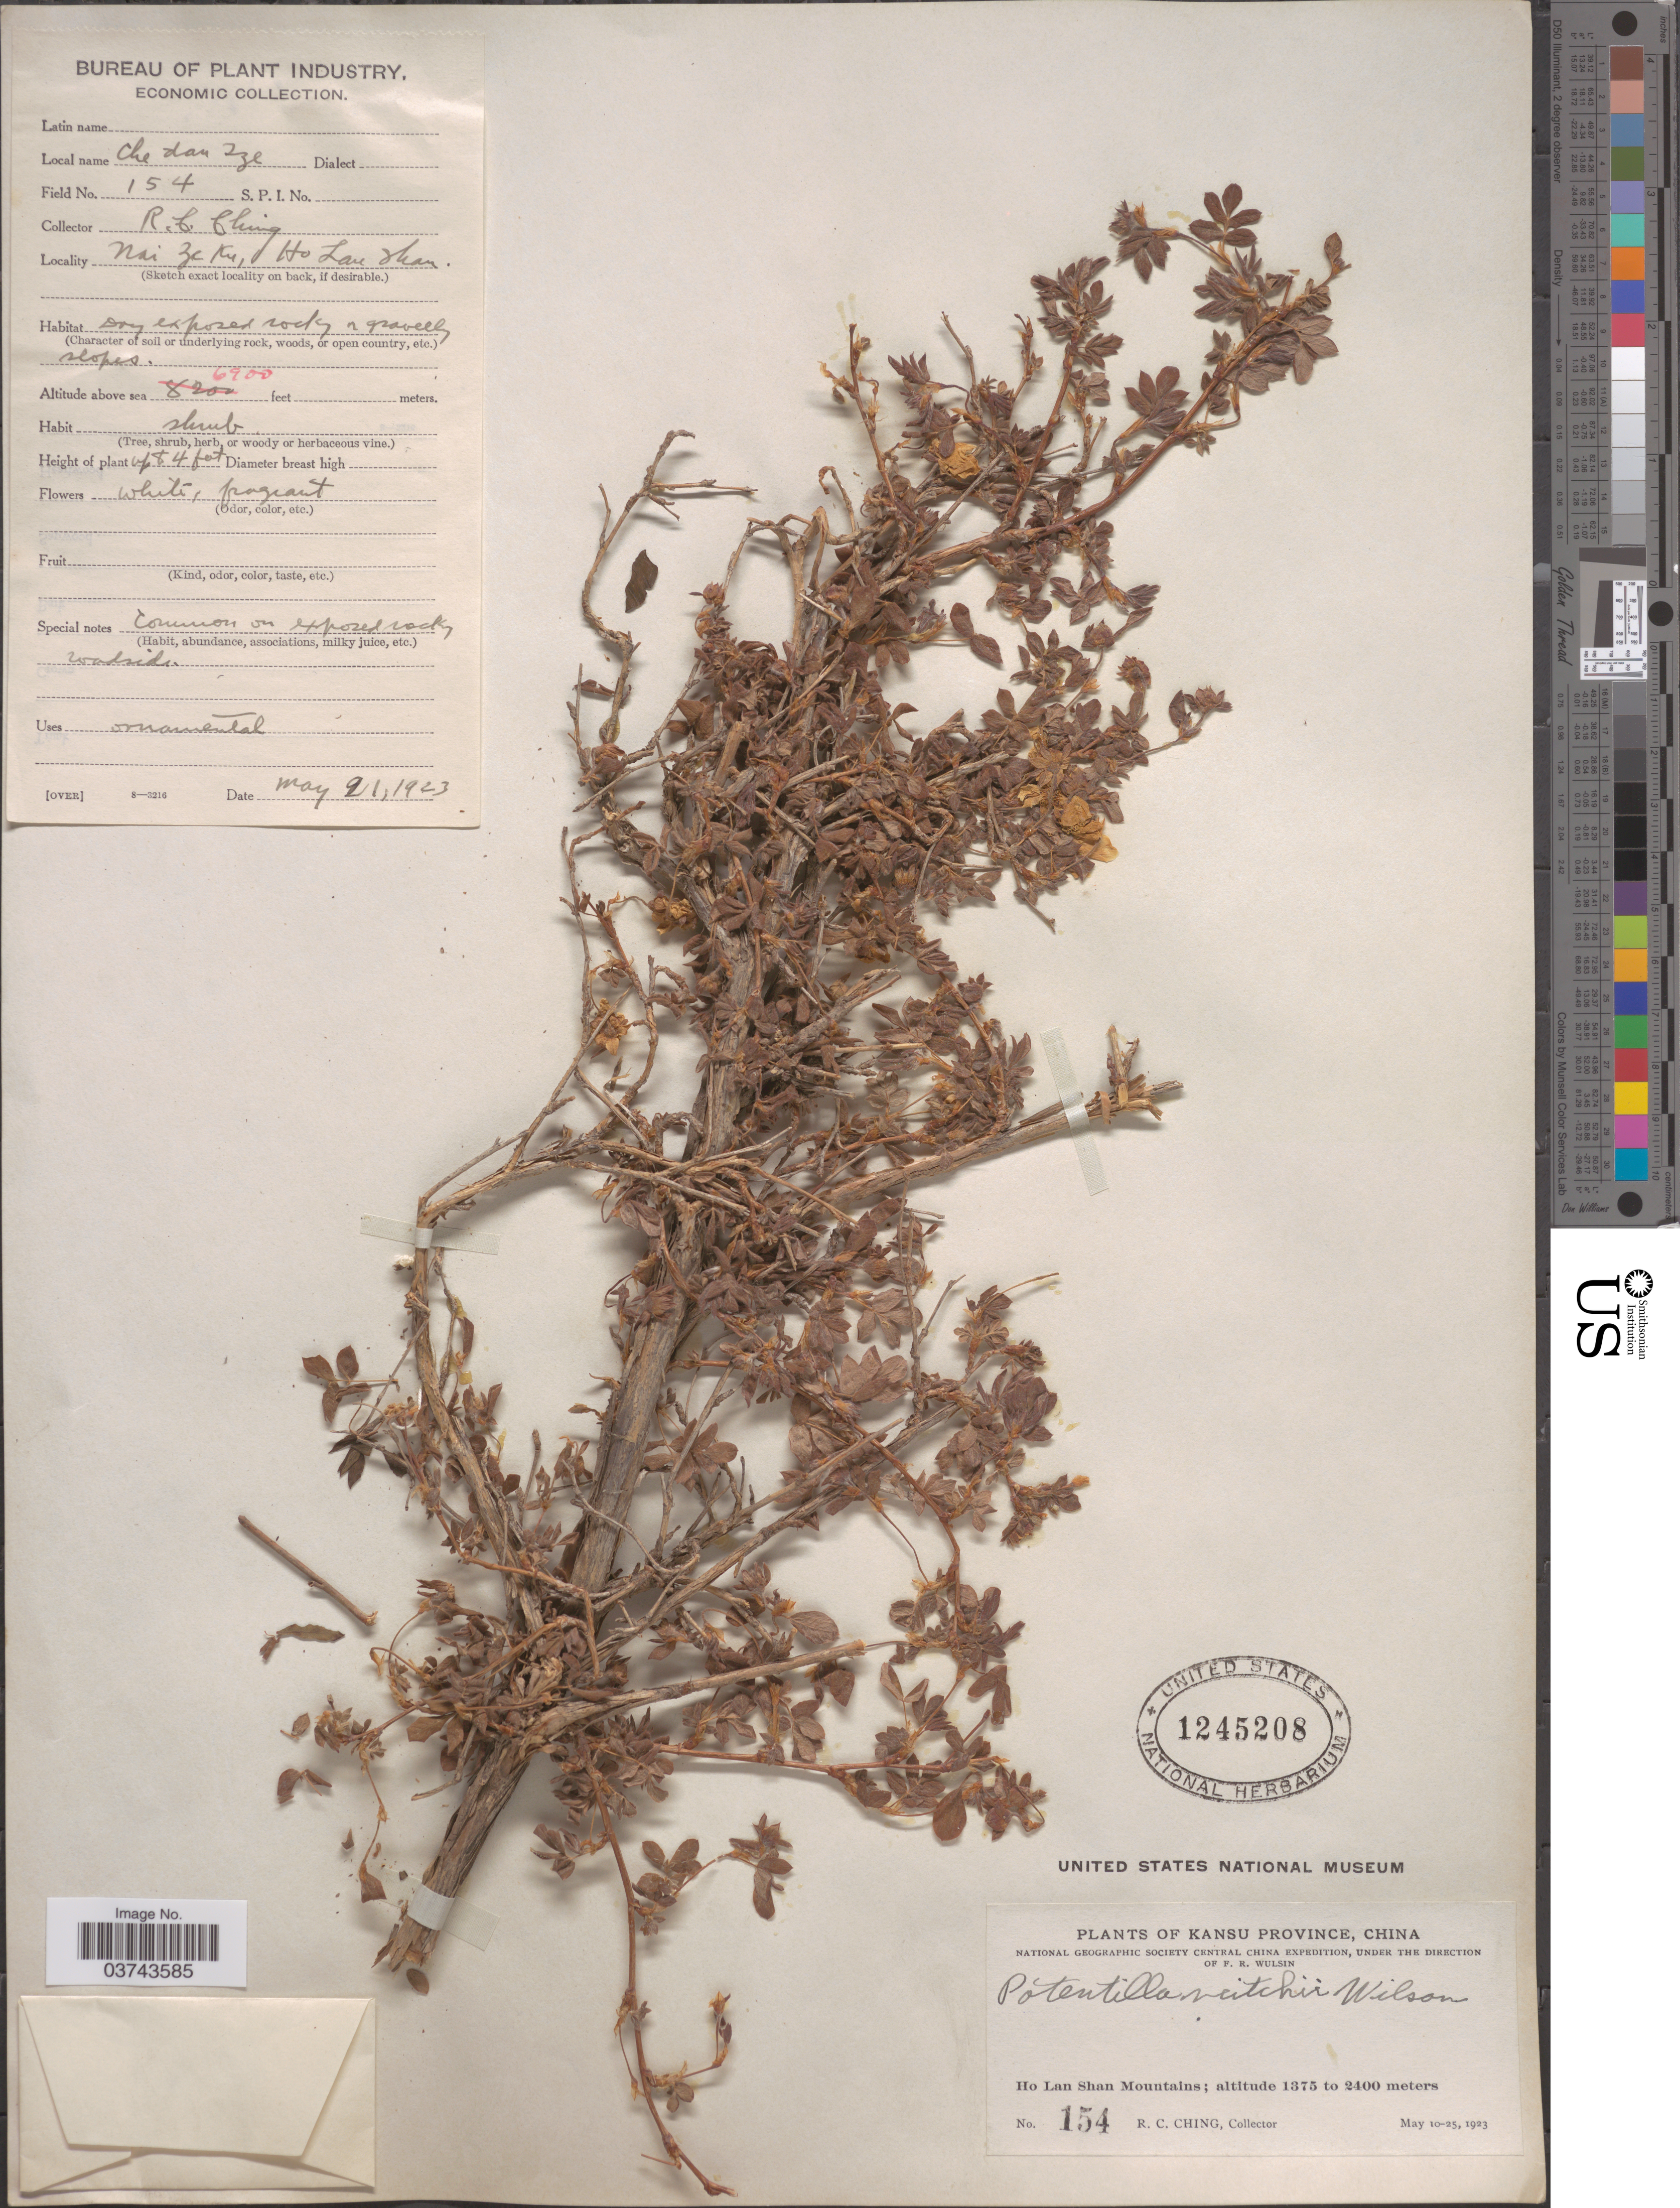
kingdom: Plantae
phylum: Tracheophyta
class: Magnoliopsida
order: Rosales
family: Rosaceae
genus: Dasiphora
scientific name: Dasiphora veitchii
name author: (E.H. Wilson) Soják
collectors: R. C. Ching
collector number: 154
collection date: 1923-05-21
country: China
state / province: Gansu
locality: Kansu Province. Ho Lan Shan Mountains. Nai Ze Ku.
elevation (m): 2103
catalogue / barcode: US 1245208